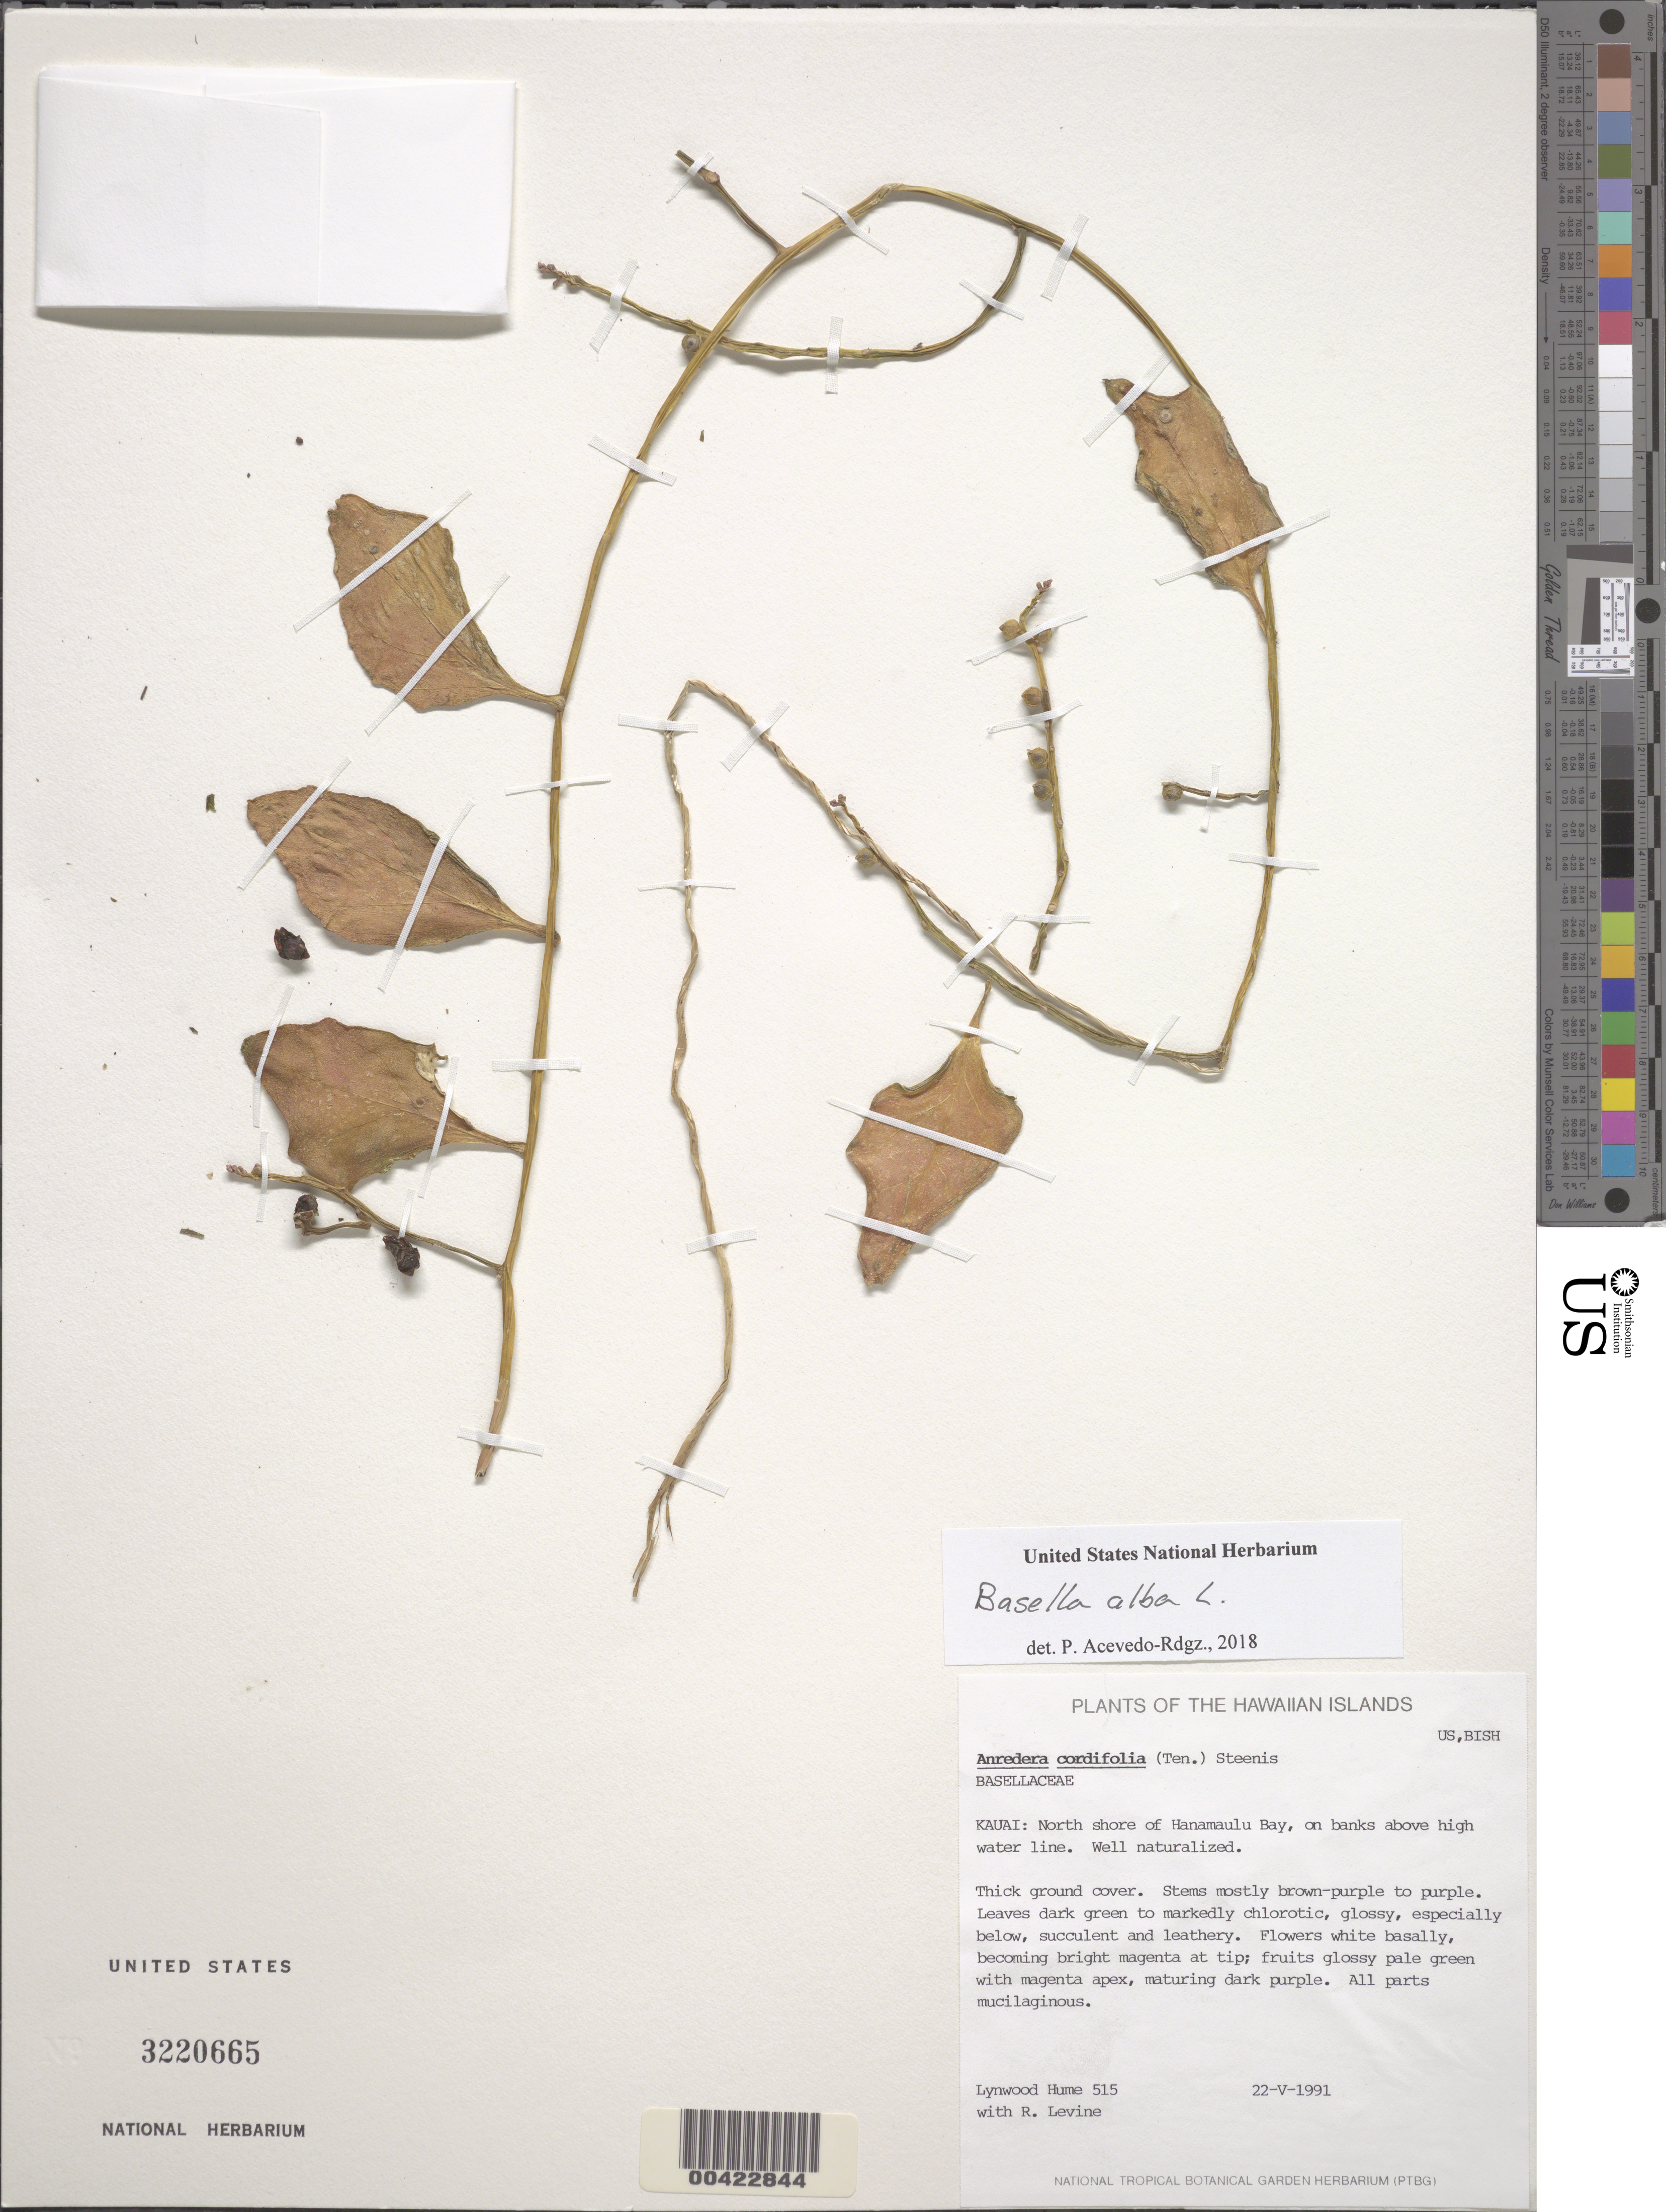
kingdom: Plantae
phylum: Tracheophyta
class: Magnoliopsida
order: Caryophyllales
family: Basellaceae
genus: Basella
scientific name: Basella alba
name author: L.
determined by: Acevedo-Rodríguez, P., (BOT), Smithsonian Institution - National Museum of Natural History (UNITED STATES)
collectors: L. Hume & R. Levine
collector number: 515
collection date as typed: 22 May 1991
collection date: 1991-05-22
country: United States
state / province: Hawaii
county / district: Kauai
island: Kaua'i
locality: Hanamaulu bay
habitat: On banks above high water line. Well naturalized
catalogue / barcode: US 3220665